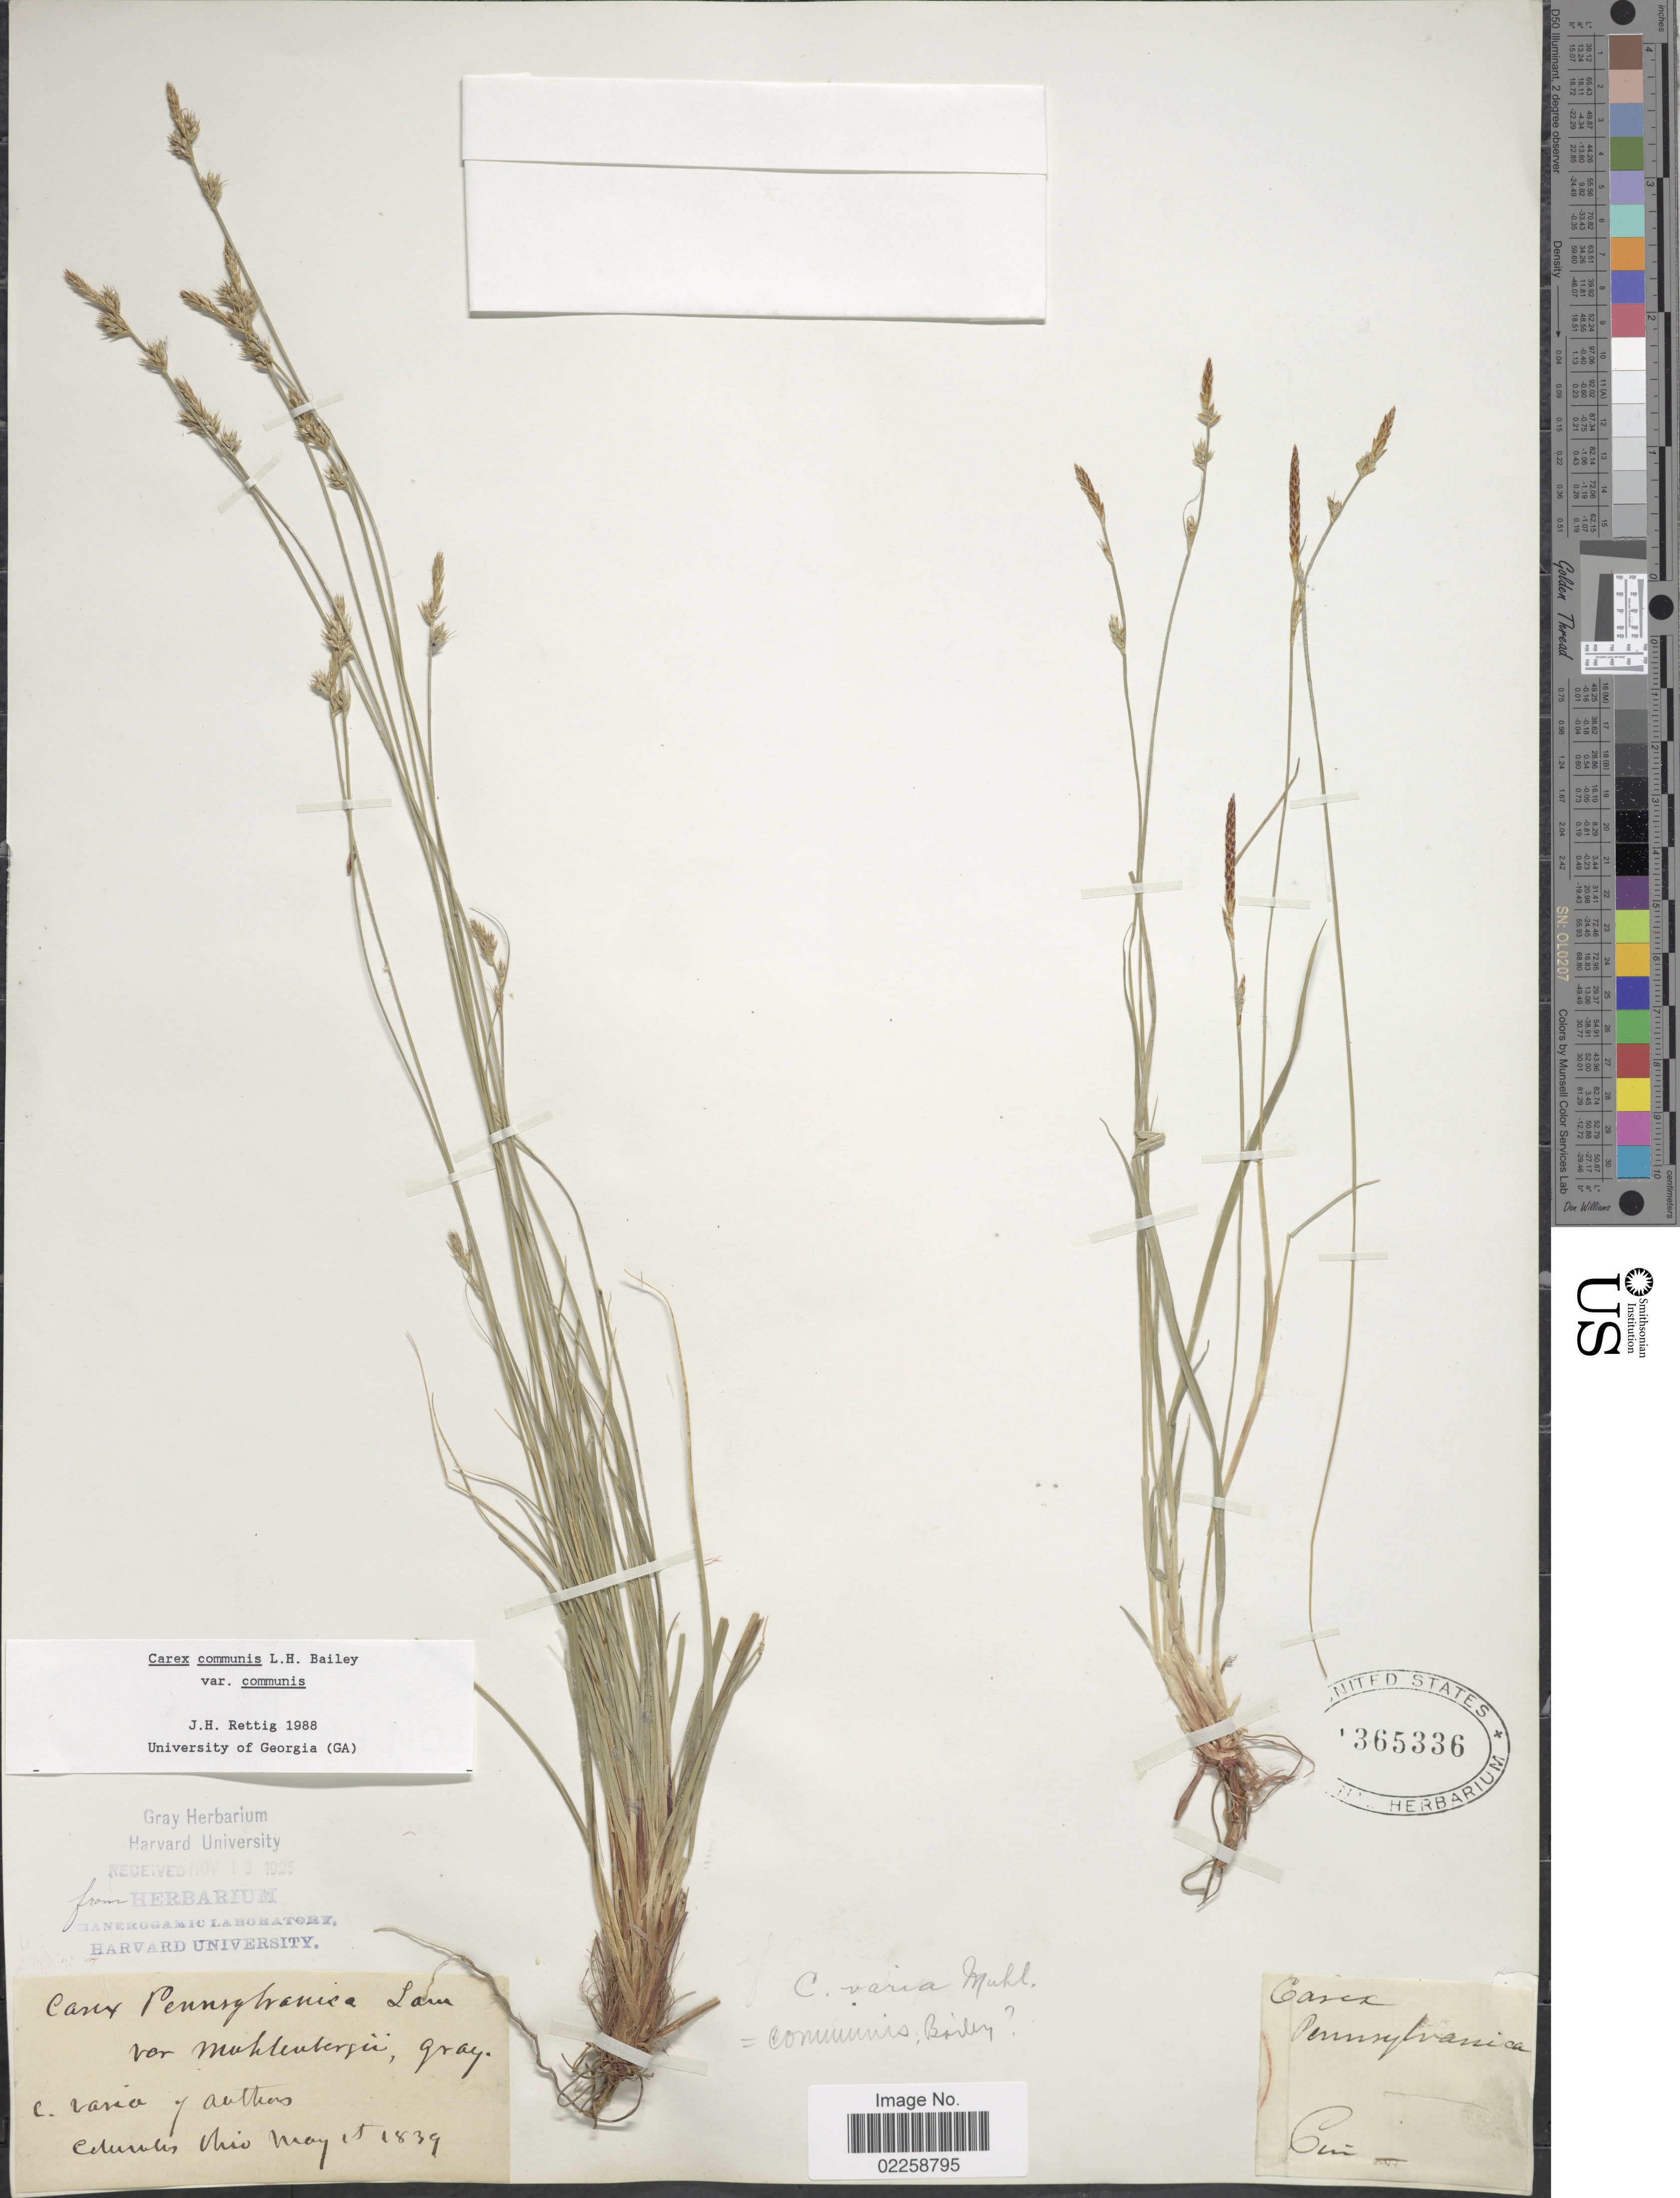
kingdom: Plantae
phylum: Tracheophyta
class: Liliopsida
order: Poales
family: Cyperaceae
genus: Carex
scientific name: Carex communis var. communis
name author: L.H. Bailey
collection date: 1839-05-15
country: United States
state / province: Ohio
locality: Columbus, Ohio.